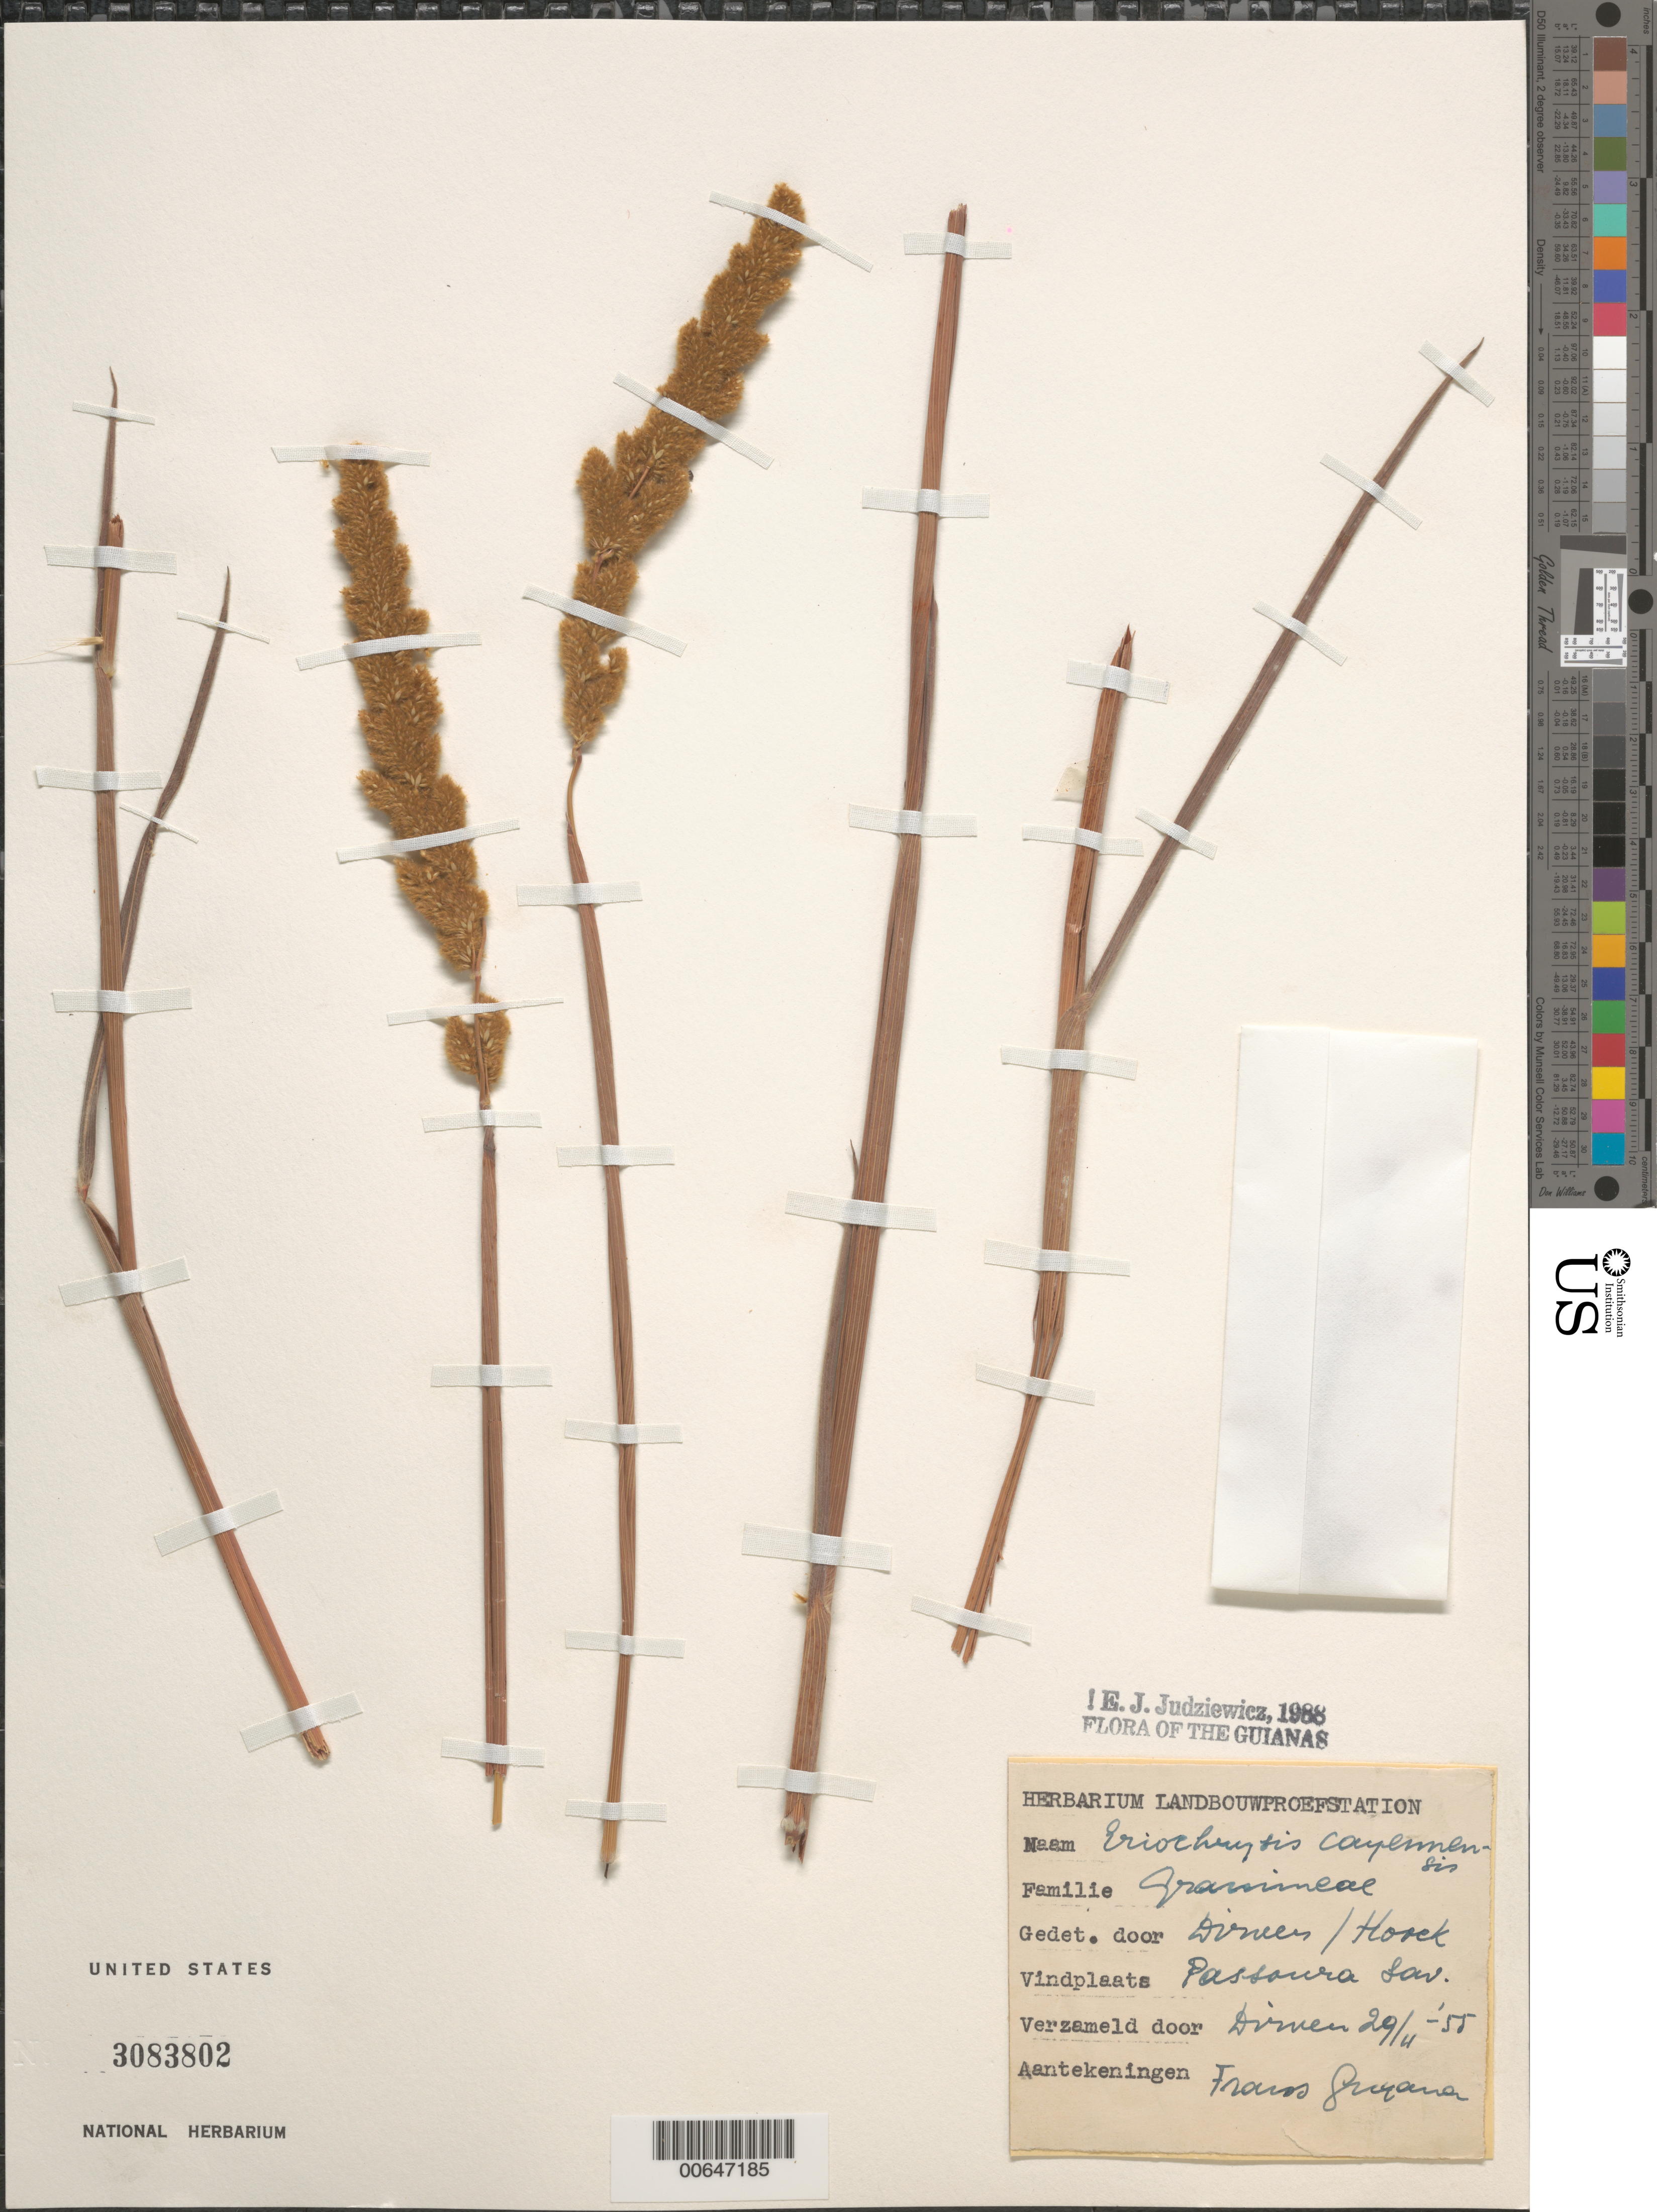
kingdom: Plantae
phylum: Tracheophyta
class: Liliopsida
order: Poales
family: Poaceae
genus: Eriochrysis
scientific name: Eriochrysis cayennensis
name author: P. Beauv.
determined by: Judziewicz, E. J.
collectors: J. Dirven & J. Hoock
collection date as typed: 29-Apr-55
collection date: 1955-04-29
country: French Guiana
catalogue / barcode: US 3083802